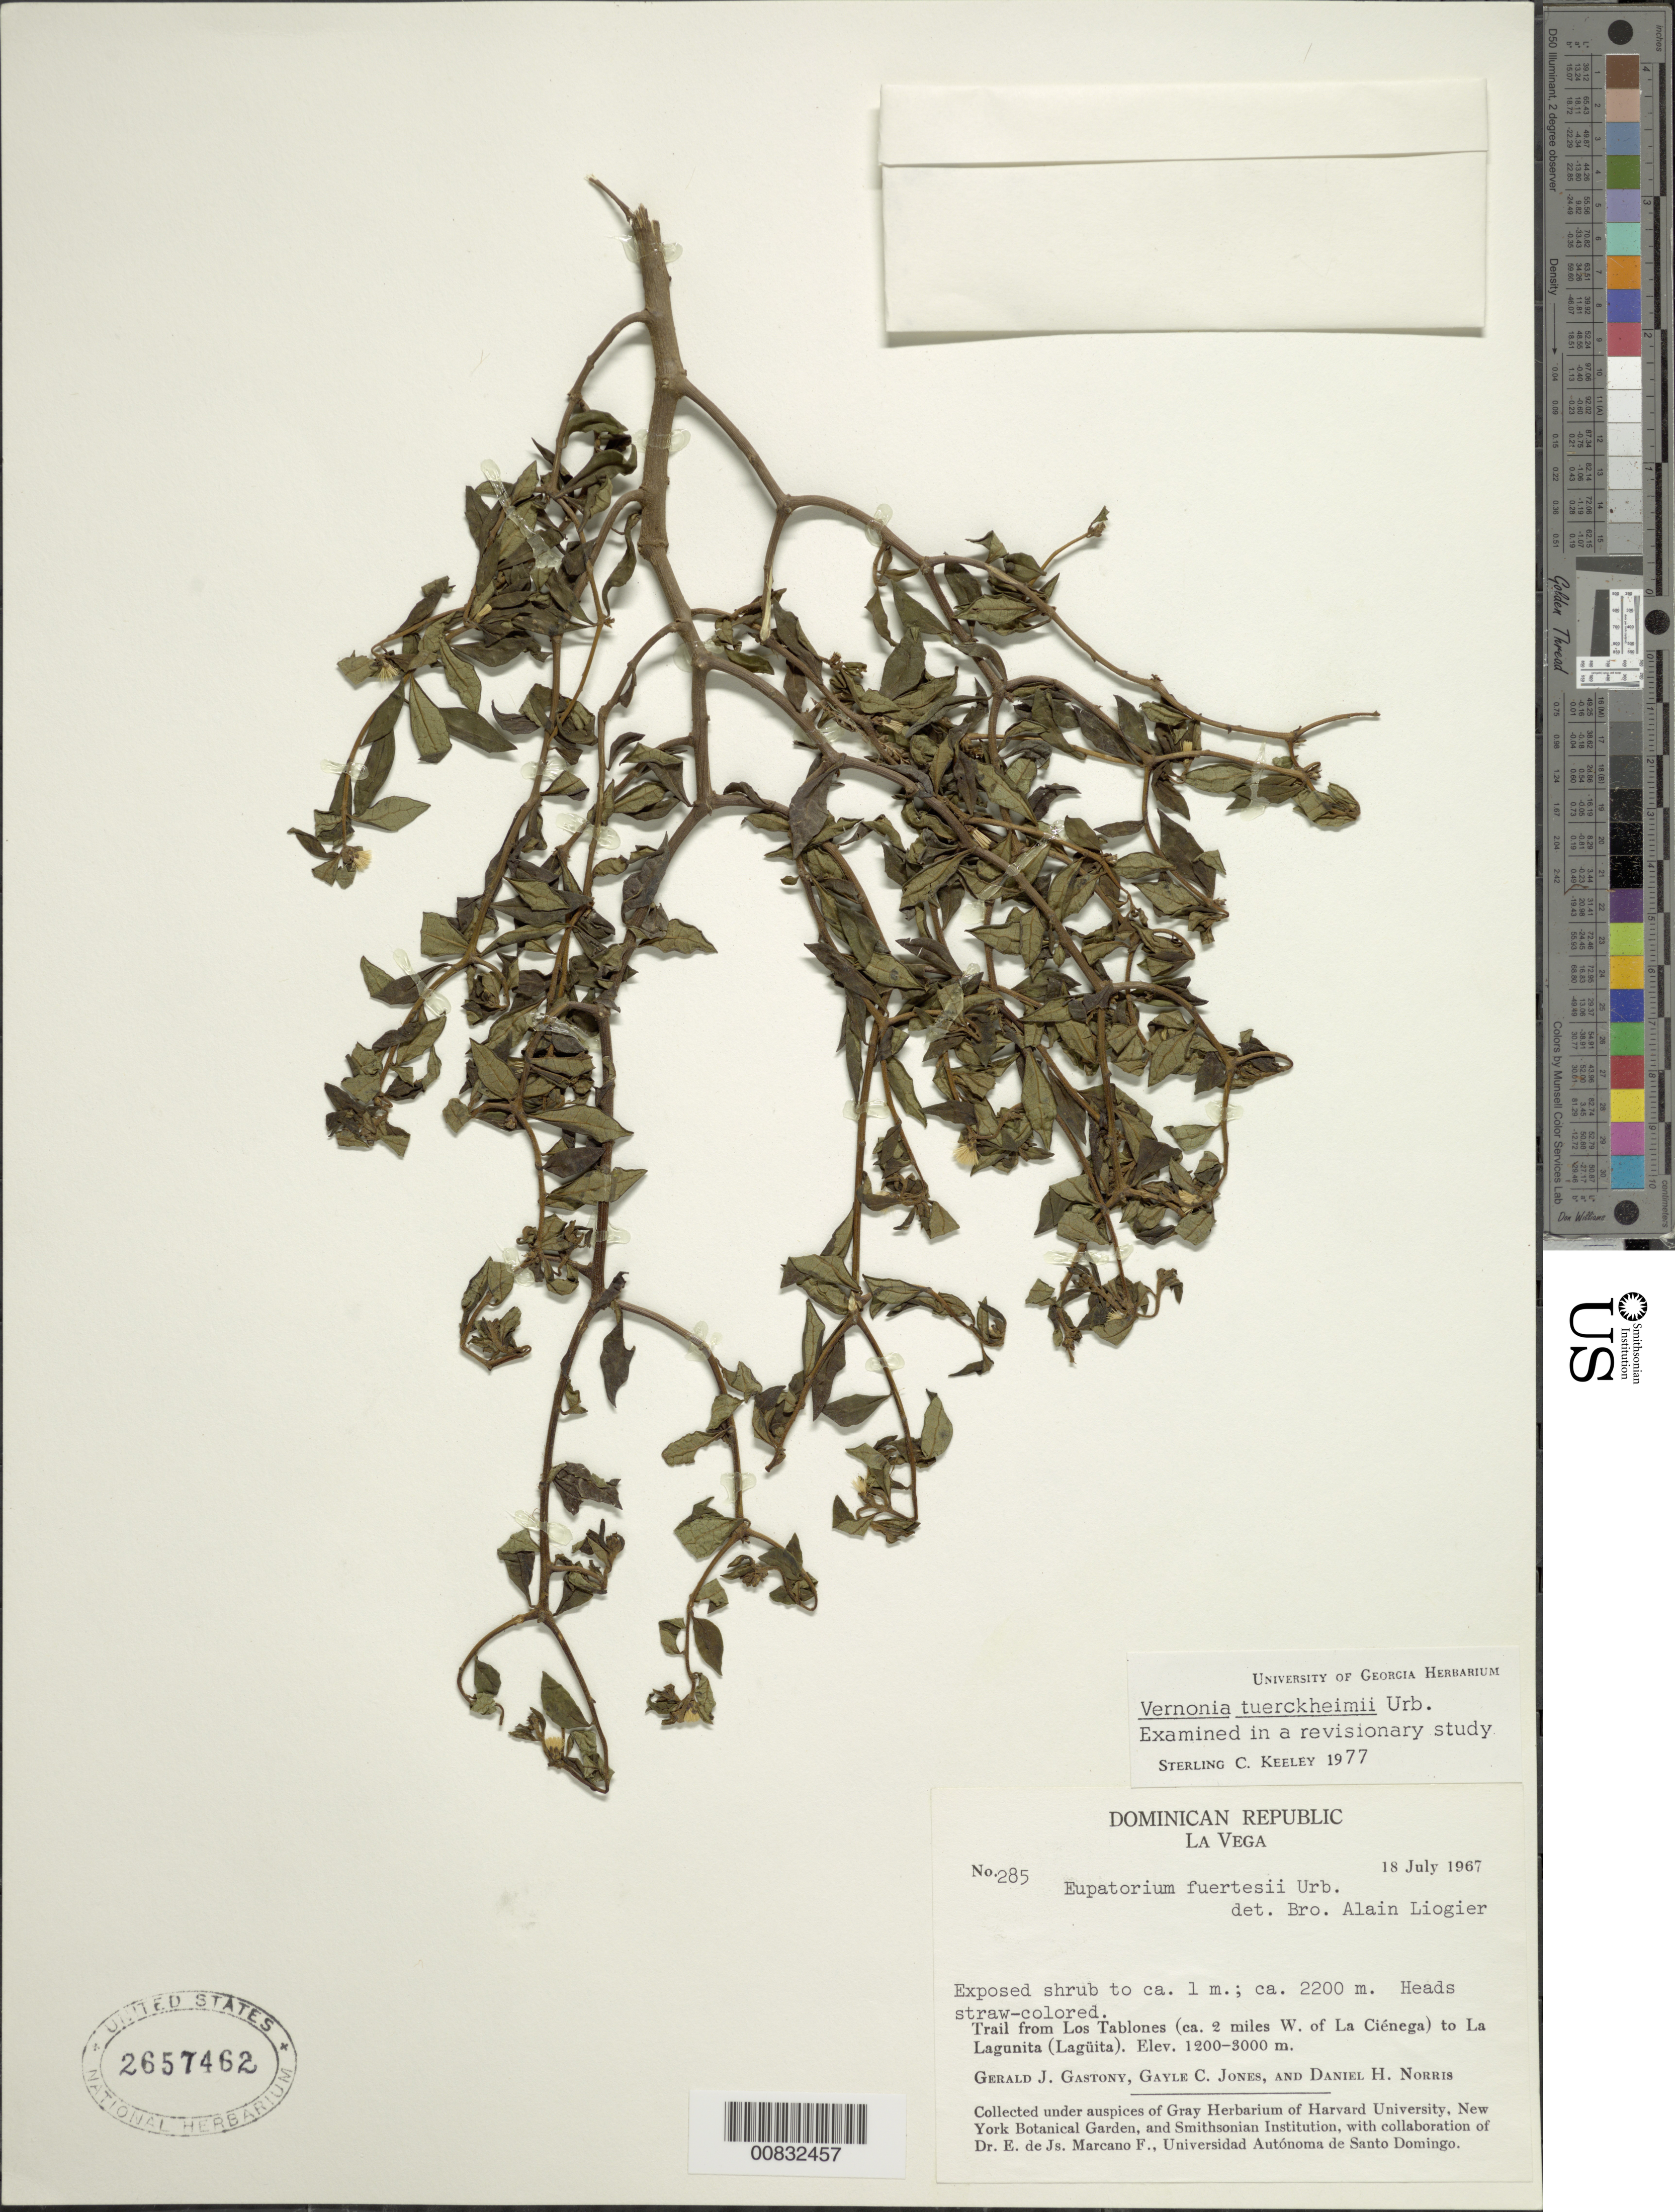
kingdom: Plantae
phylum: Tracheophyta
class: Magnoliopsida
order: Asterales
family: Asteraceae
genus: Vernonanthura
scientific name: Vernonanthura tuerckheimii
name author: (Urb.) H. Rob.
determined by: Keeley, S. C.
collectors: G. Gastony, G. C. Jones & D. H. Norris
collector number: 285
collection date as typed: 18 Jul 1967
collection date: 1967-07-18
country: Dominican Republic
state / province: La Vega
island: Hispaniola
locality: Trail from Los Tablones (ca. 2 miles W of La Ciénaga) to La lagunita (Lagüita)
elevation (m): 2200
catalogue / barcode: US 2657462